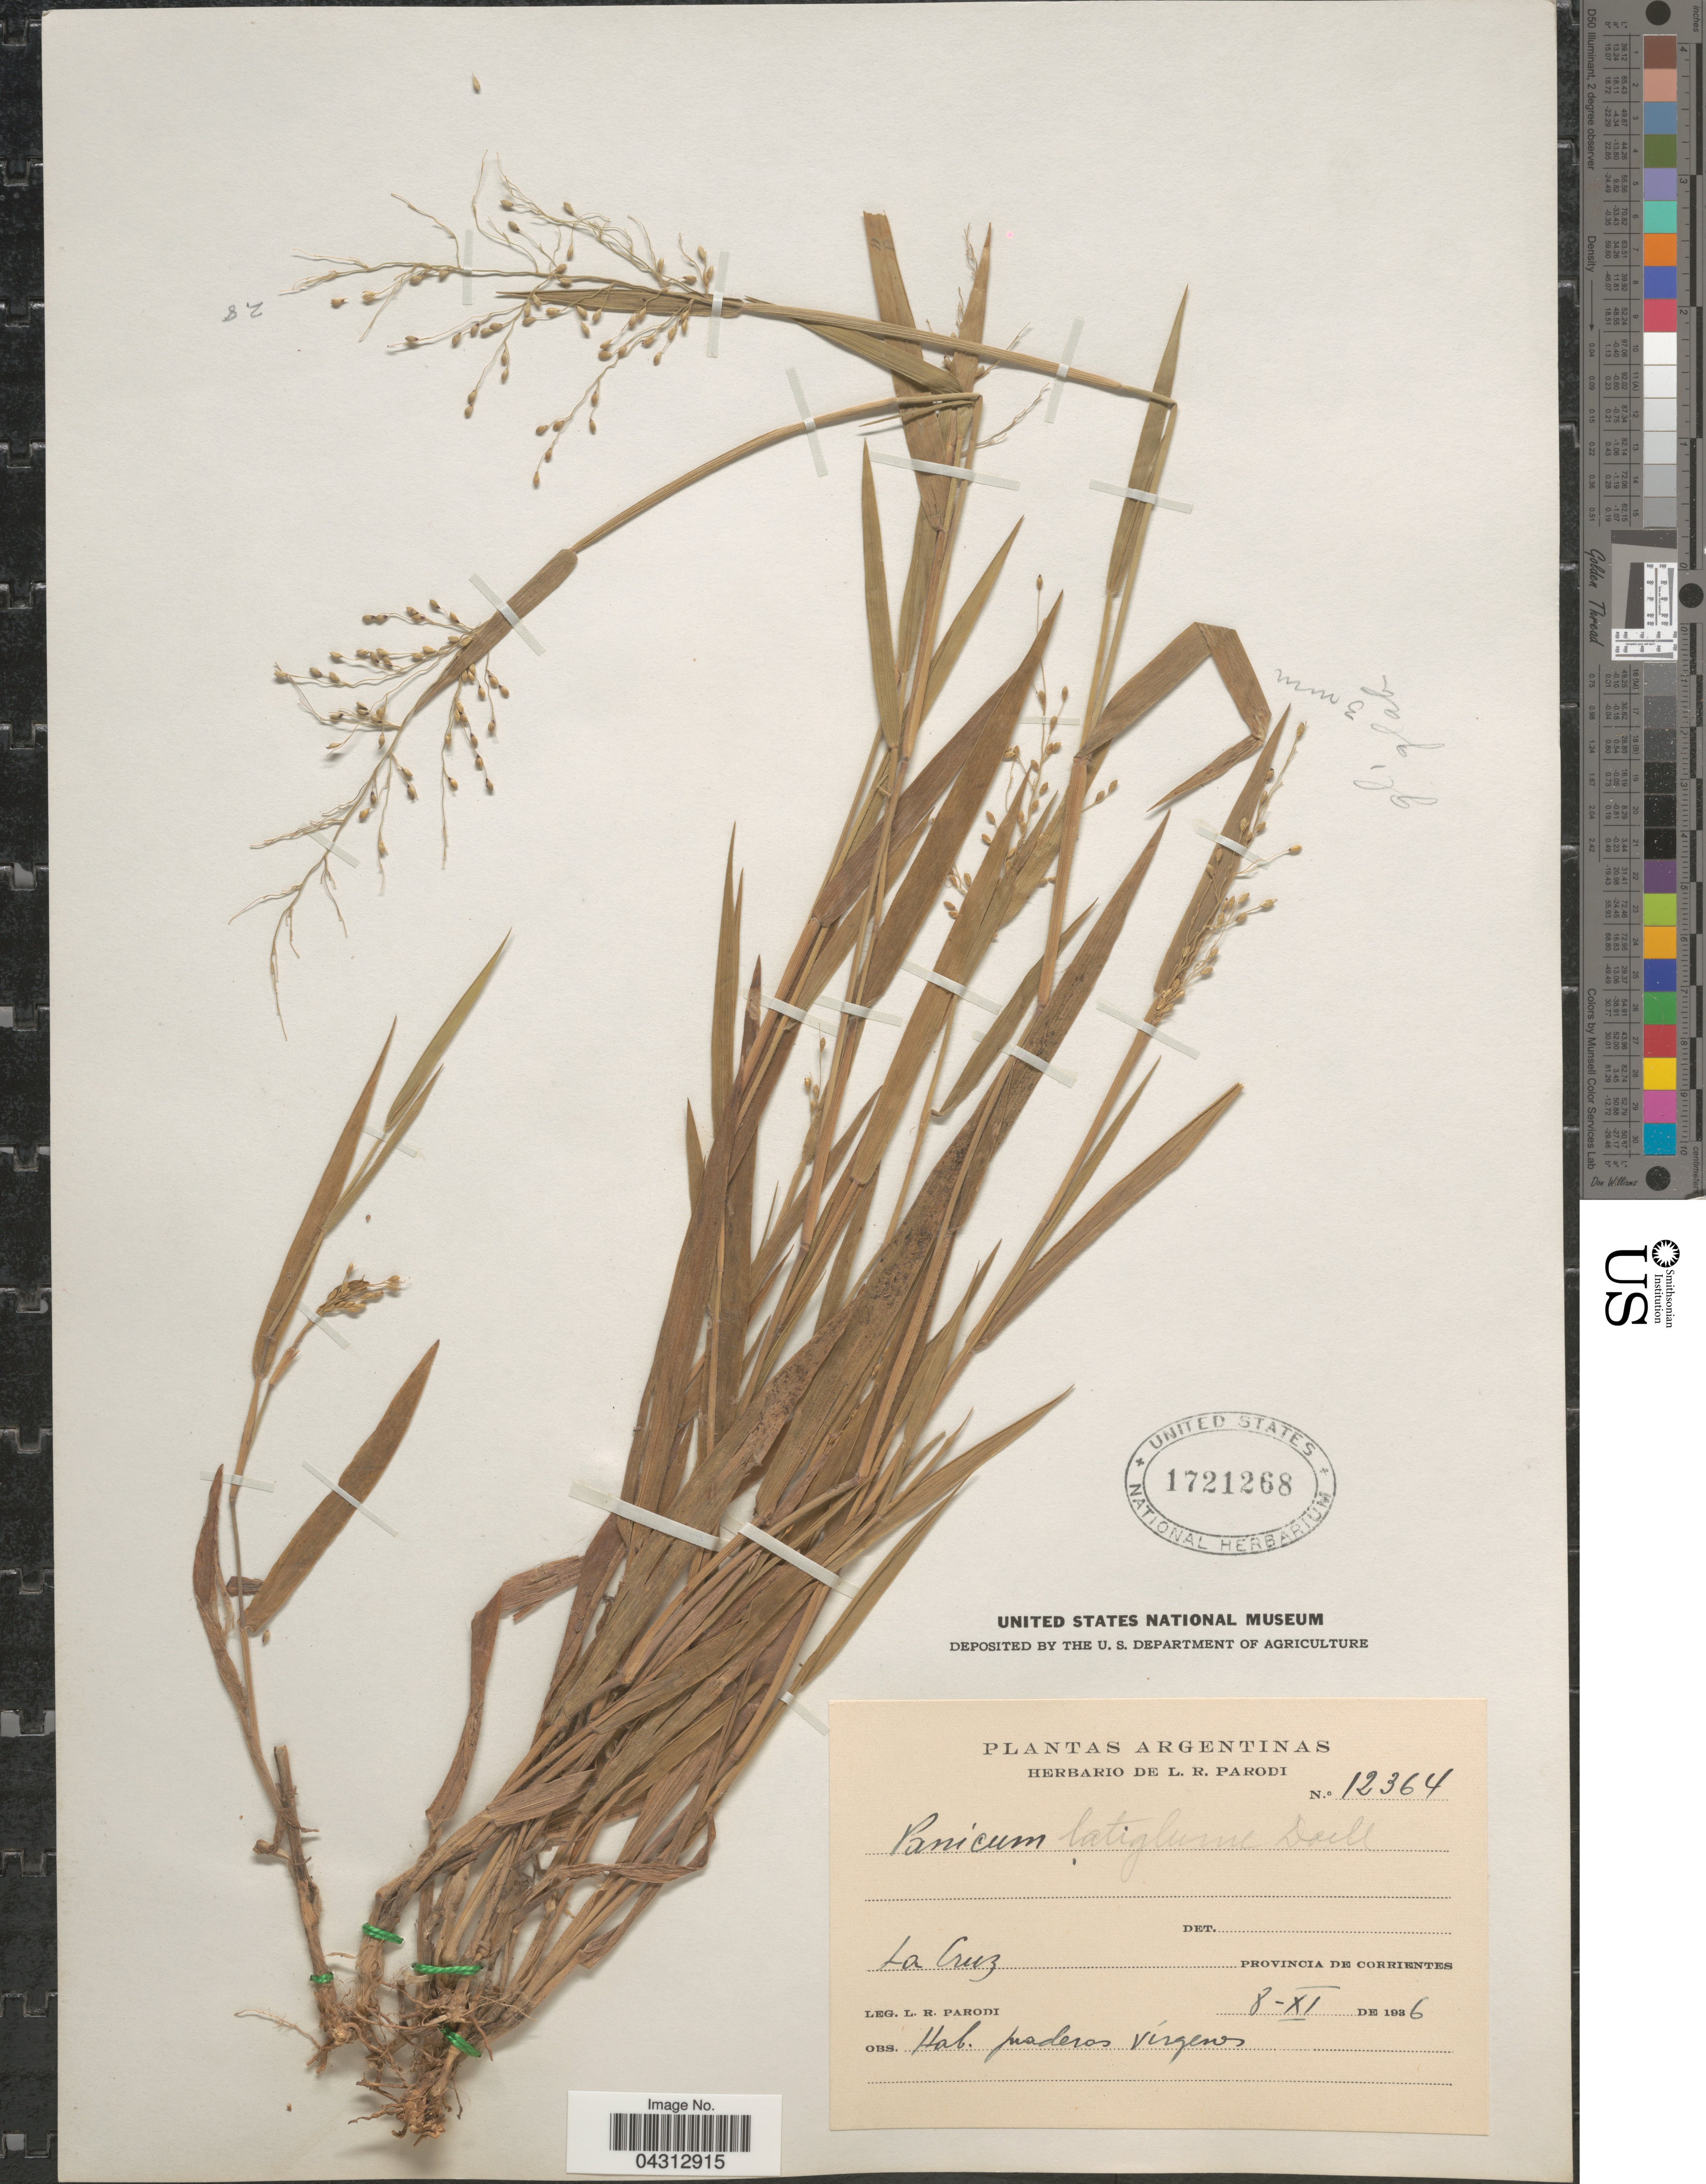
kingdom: Plantae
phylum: Tracheophyta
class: Liliopsida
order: Poales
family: Poaceae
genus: Dichanthelium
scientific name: Dichanthelium sabulorum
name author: (Lam.) Gould & C.A. Clark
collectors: L. R. Parodi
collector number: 12364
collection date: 1936-11-08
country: Argentina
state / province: Corrientes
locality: La Cruz.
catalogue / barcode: US 1721268